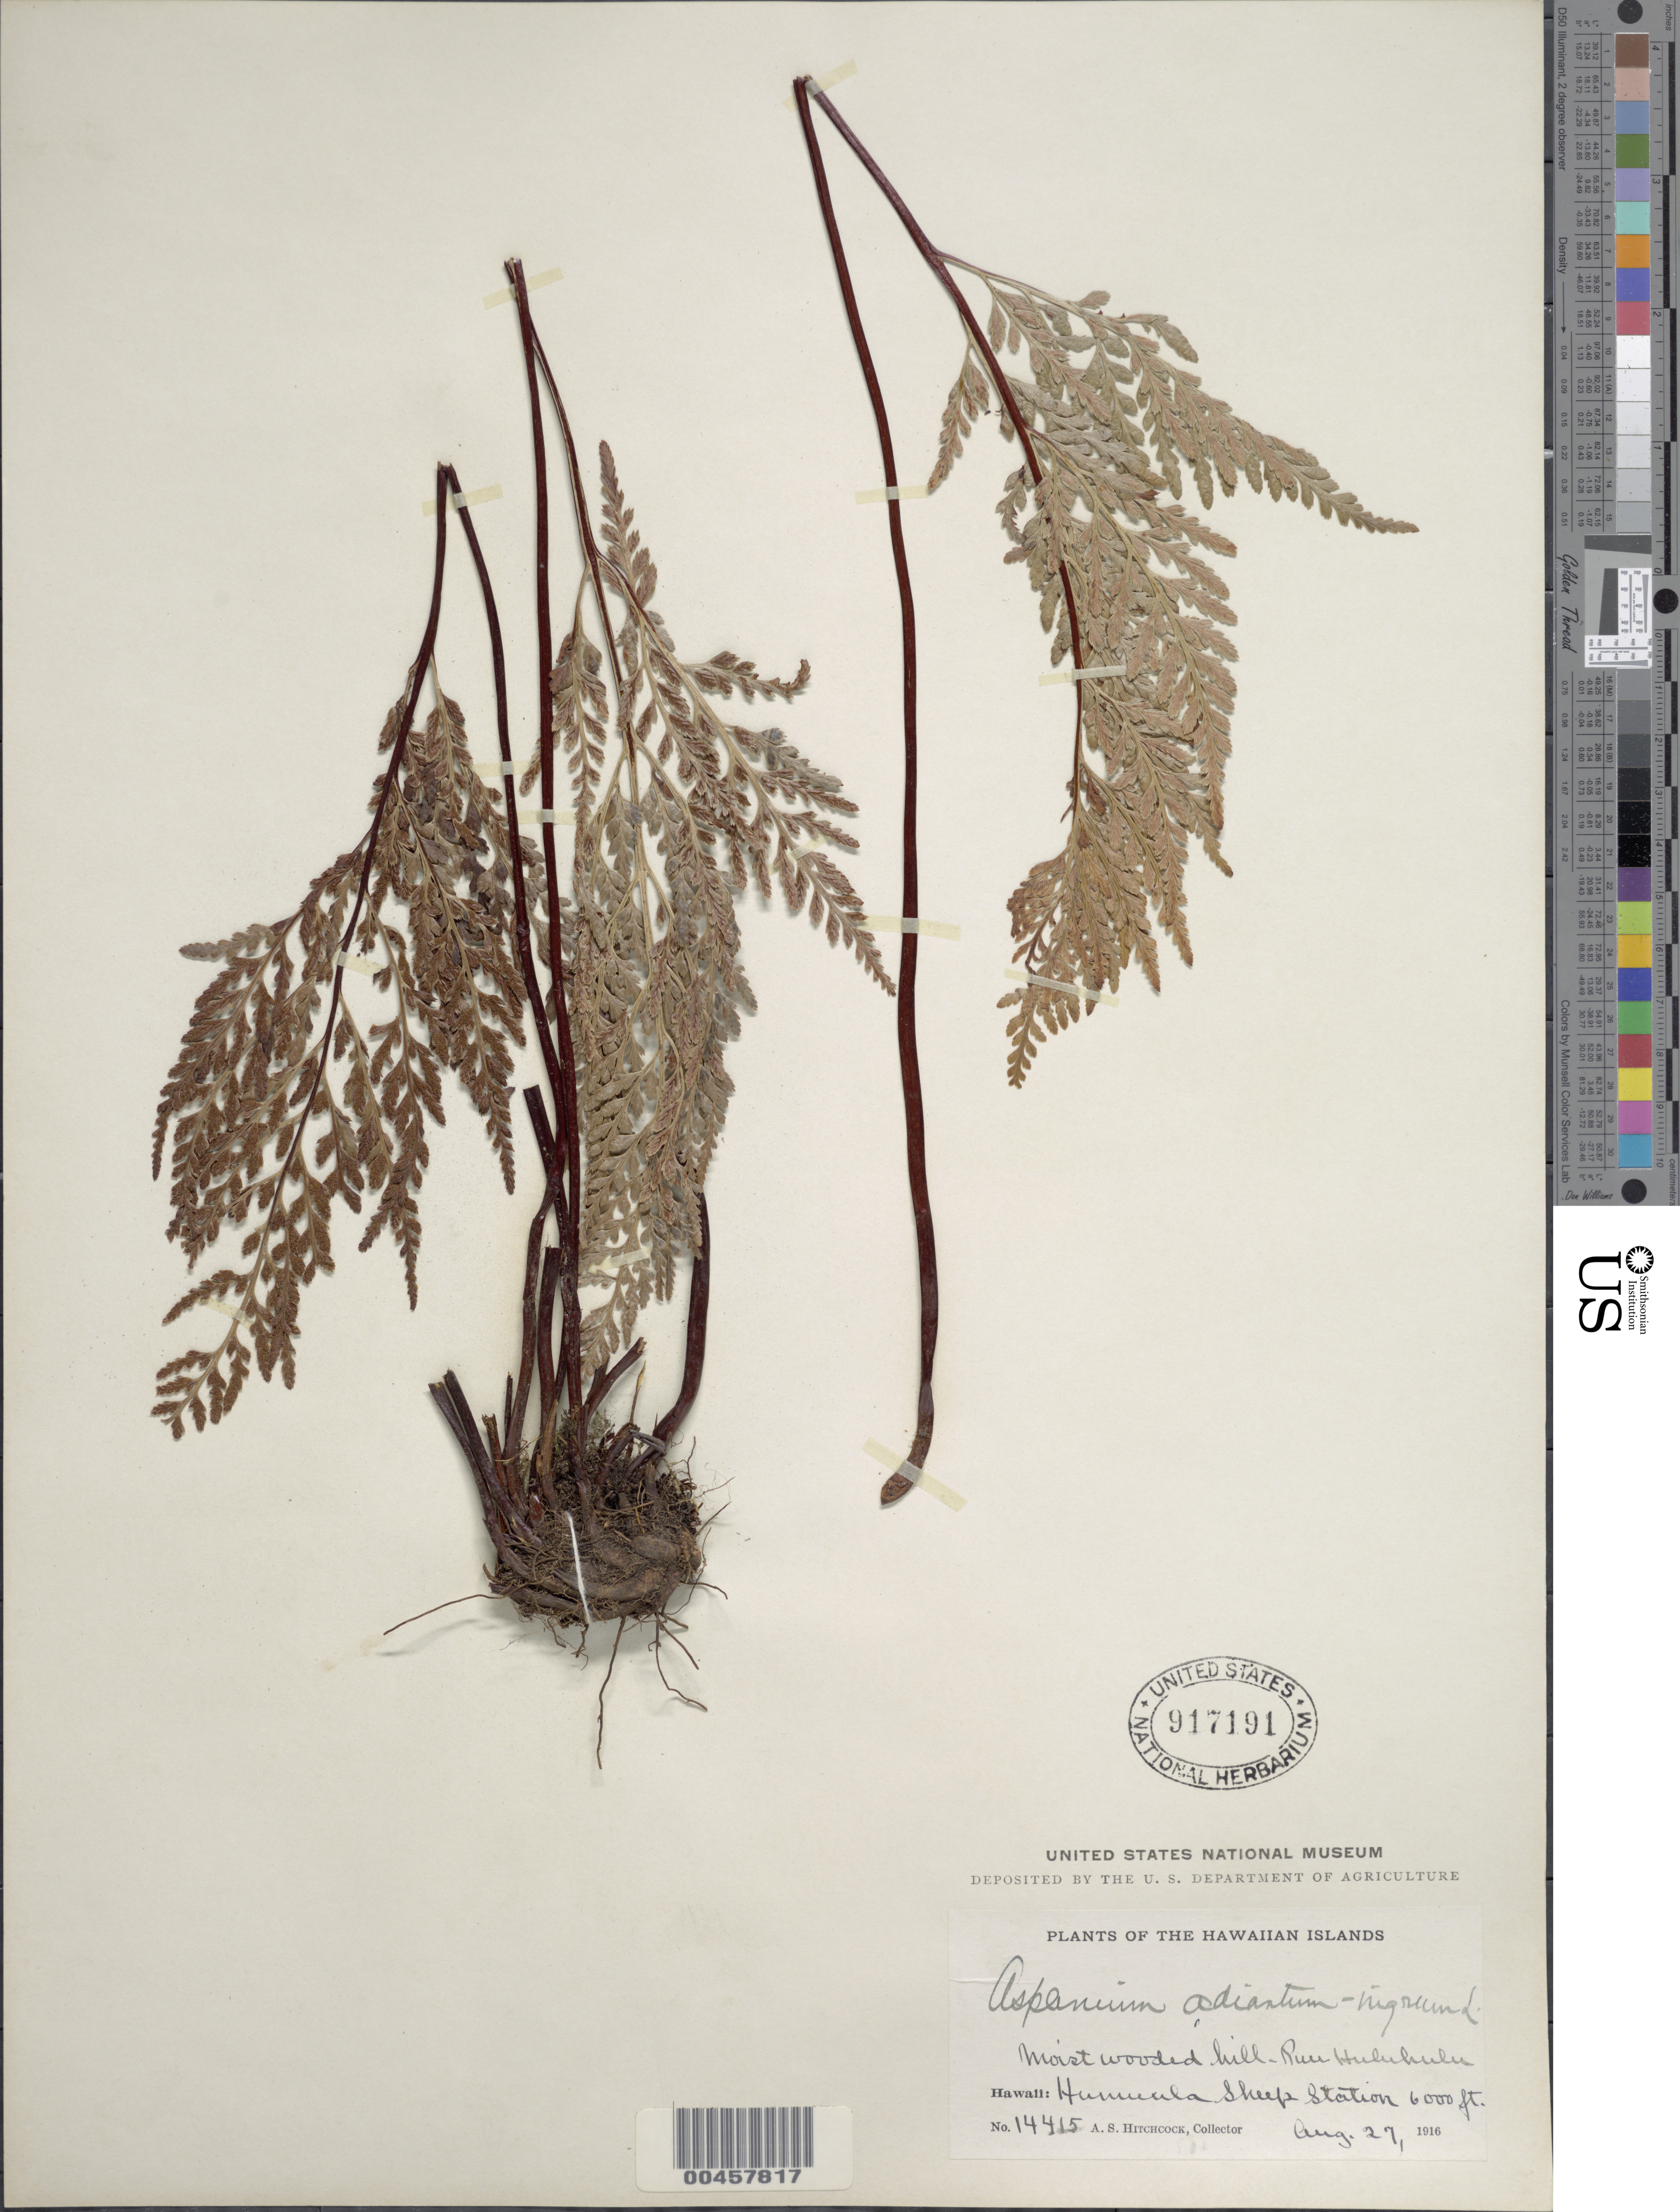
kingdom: Plantae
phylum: Tracheophyta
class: Polypodiopsida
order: Polypodiales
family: Aspleniaceae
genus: Asplenium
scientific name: Asplenium adiantum-nigrum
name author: L.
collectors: A. S. Hitchcock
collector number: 14415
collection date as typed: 27 Aug 1916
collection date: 1916-08-27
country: United States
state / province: Hawaii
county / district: Hawaii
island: Hawaii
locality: Humuuula Sheep Station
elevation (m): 1829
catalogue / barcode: US 917191